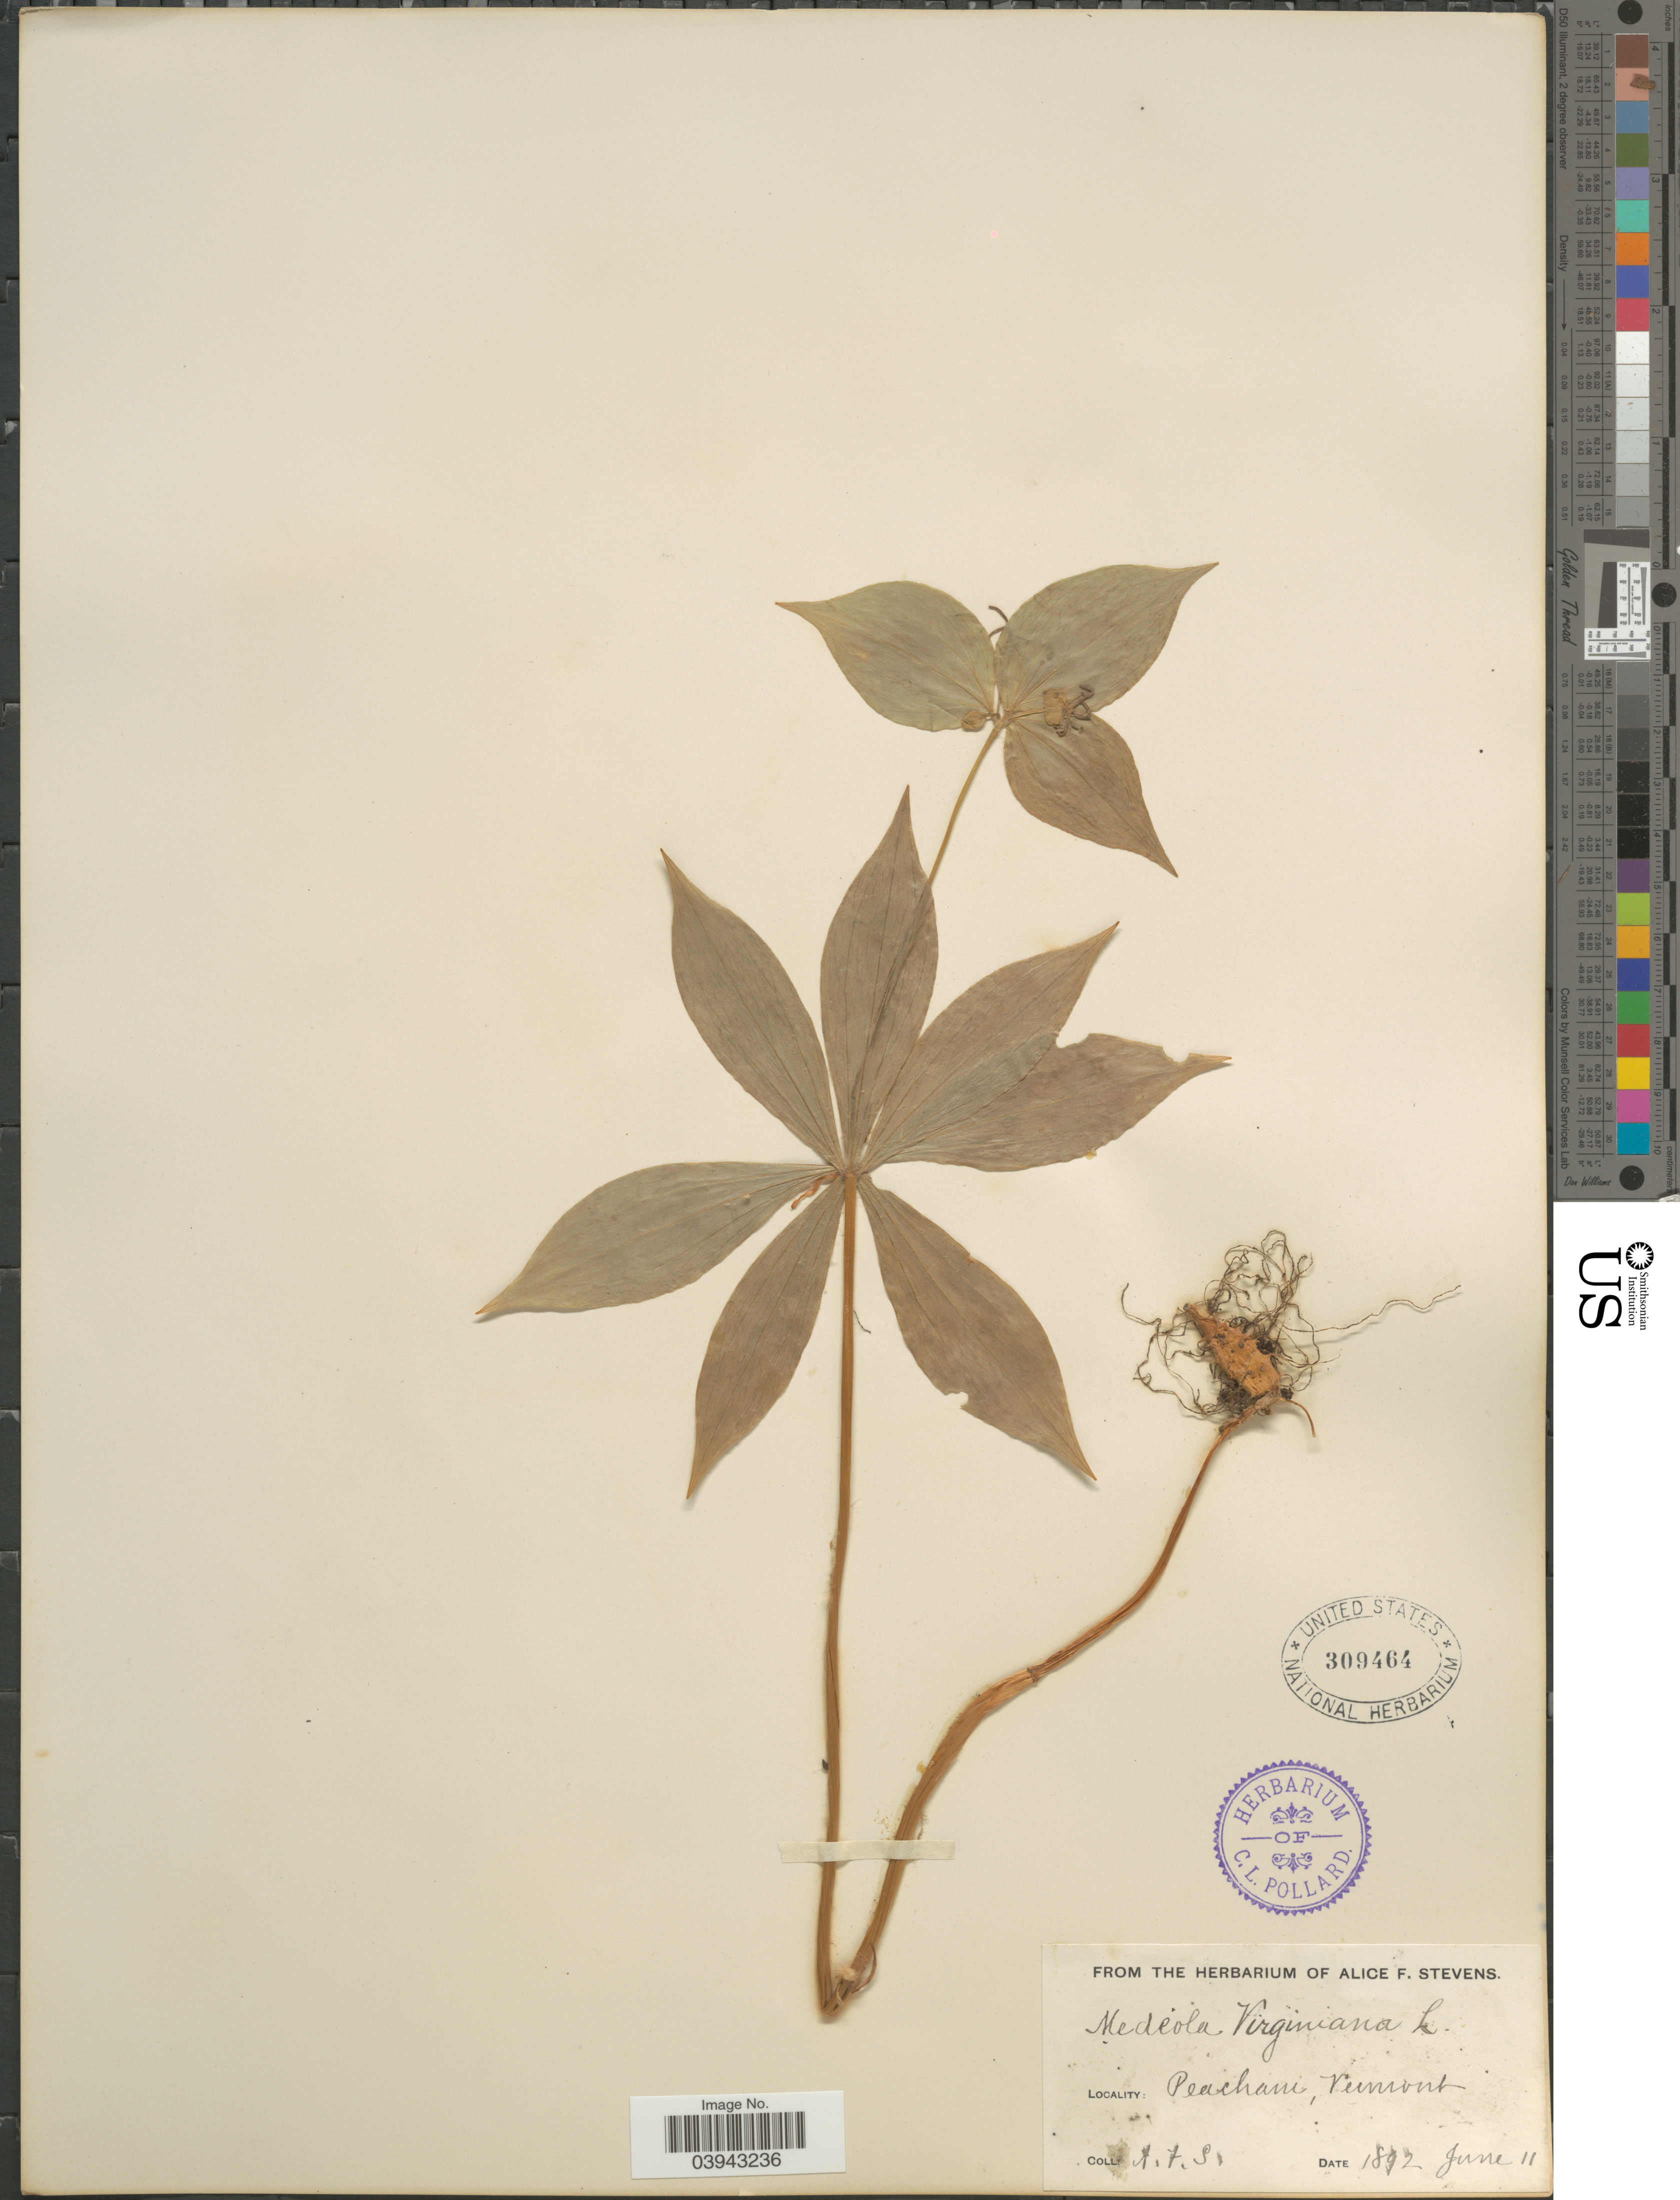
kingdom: Plantae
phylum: Tracheophyta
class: Liliopsida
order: Liliales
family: Liliaceae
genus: Medeola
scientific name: Medeola virginiana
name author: (L.) Desf.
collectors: A. Stevens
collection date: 1892-06-11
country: United States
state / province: Vermont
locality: Peacham.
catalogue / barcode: US 309464